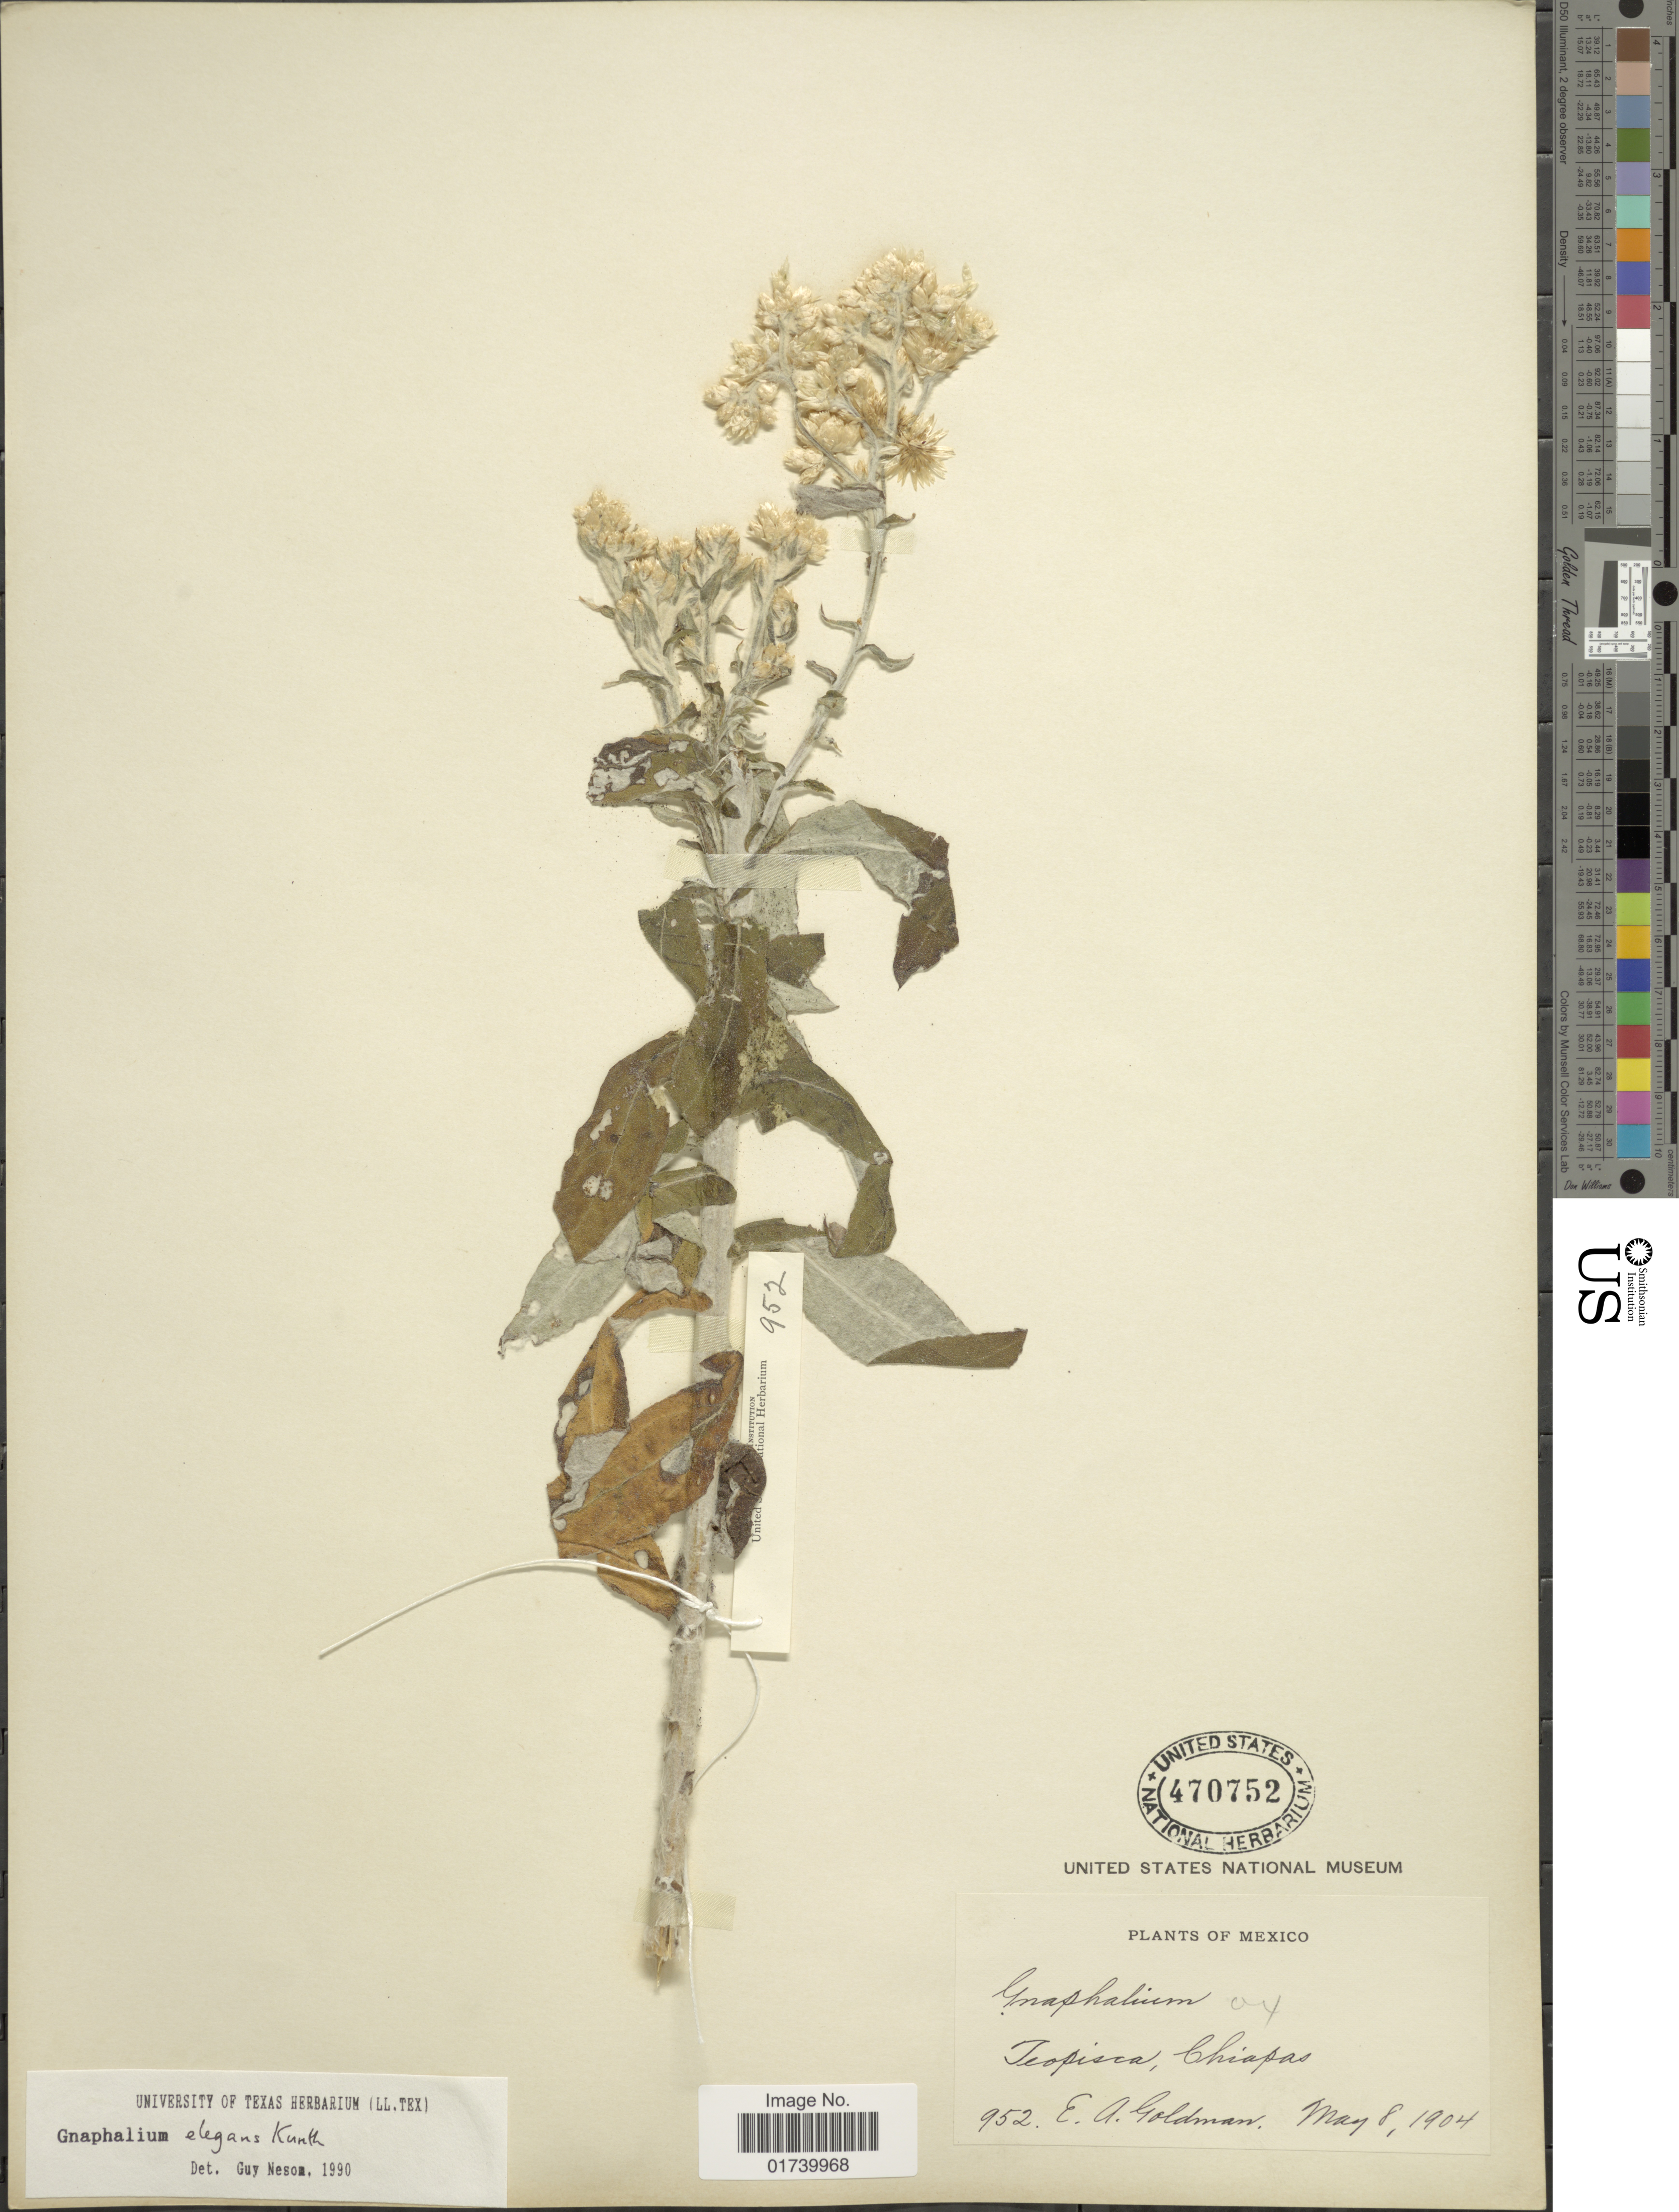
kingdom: Plantae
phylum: Tracheophyta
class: Magnoliopsida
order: Asterales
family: Asteraceae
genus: Pseudognaphalium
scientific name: Pseudognaphalium elegans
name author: (Kunth) Kartesz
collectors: E. A. Goldman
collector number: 952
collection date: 1904-05-08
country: Mexico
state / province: Chiapas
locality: Teopisca.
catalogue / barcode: US 470752